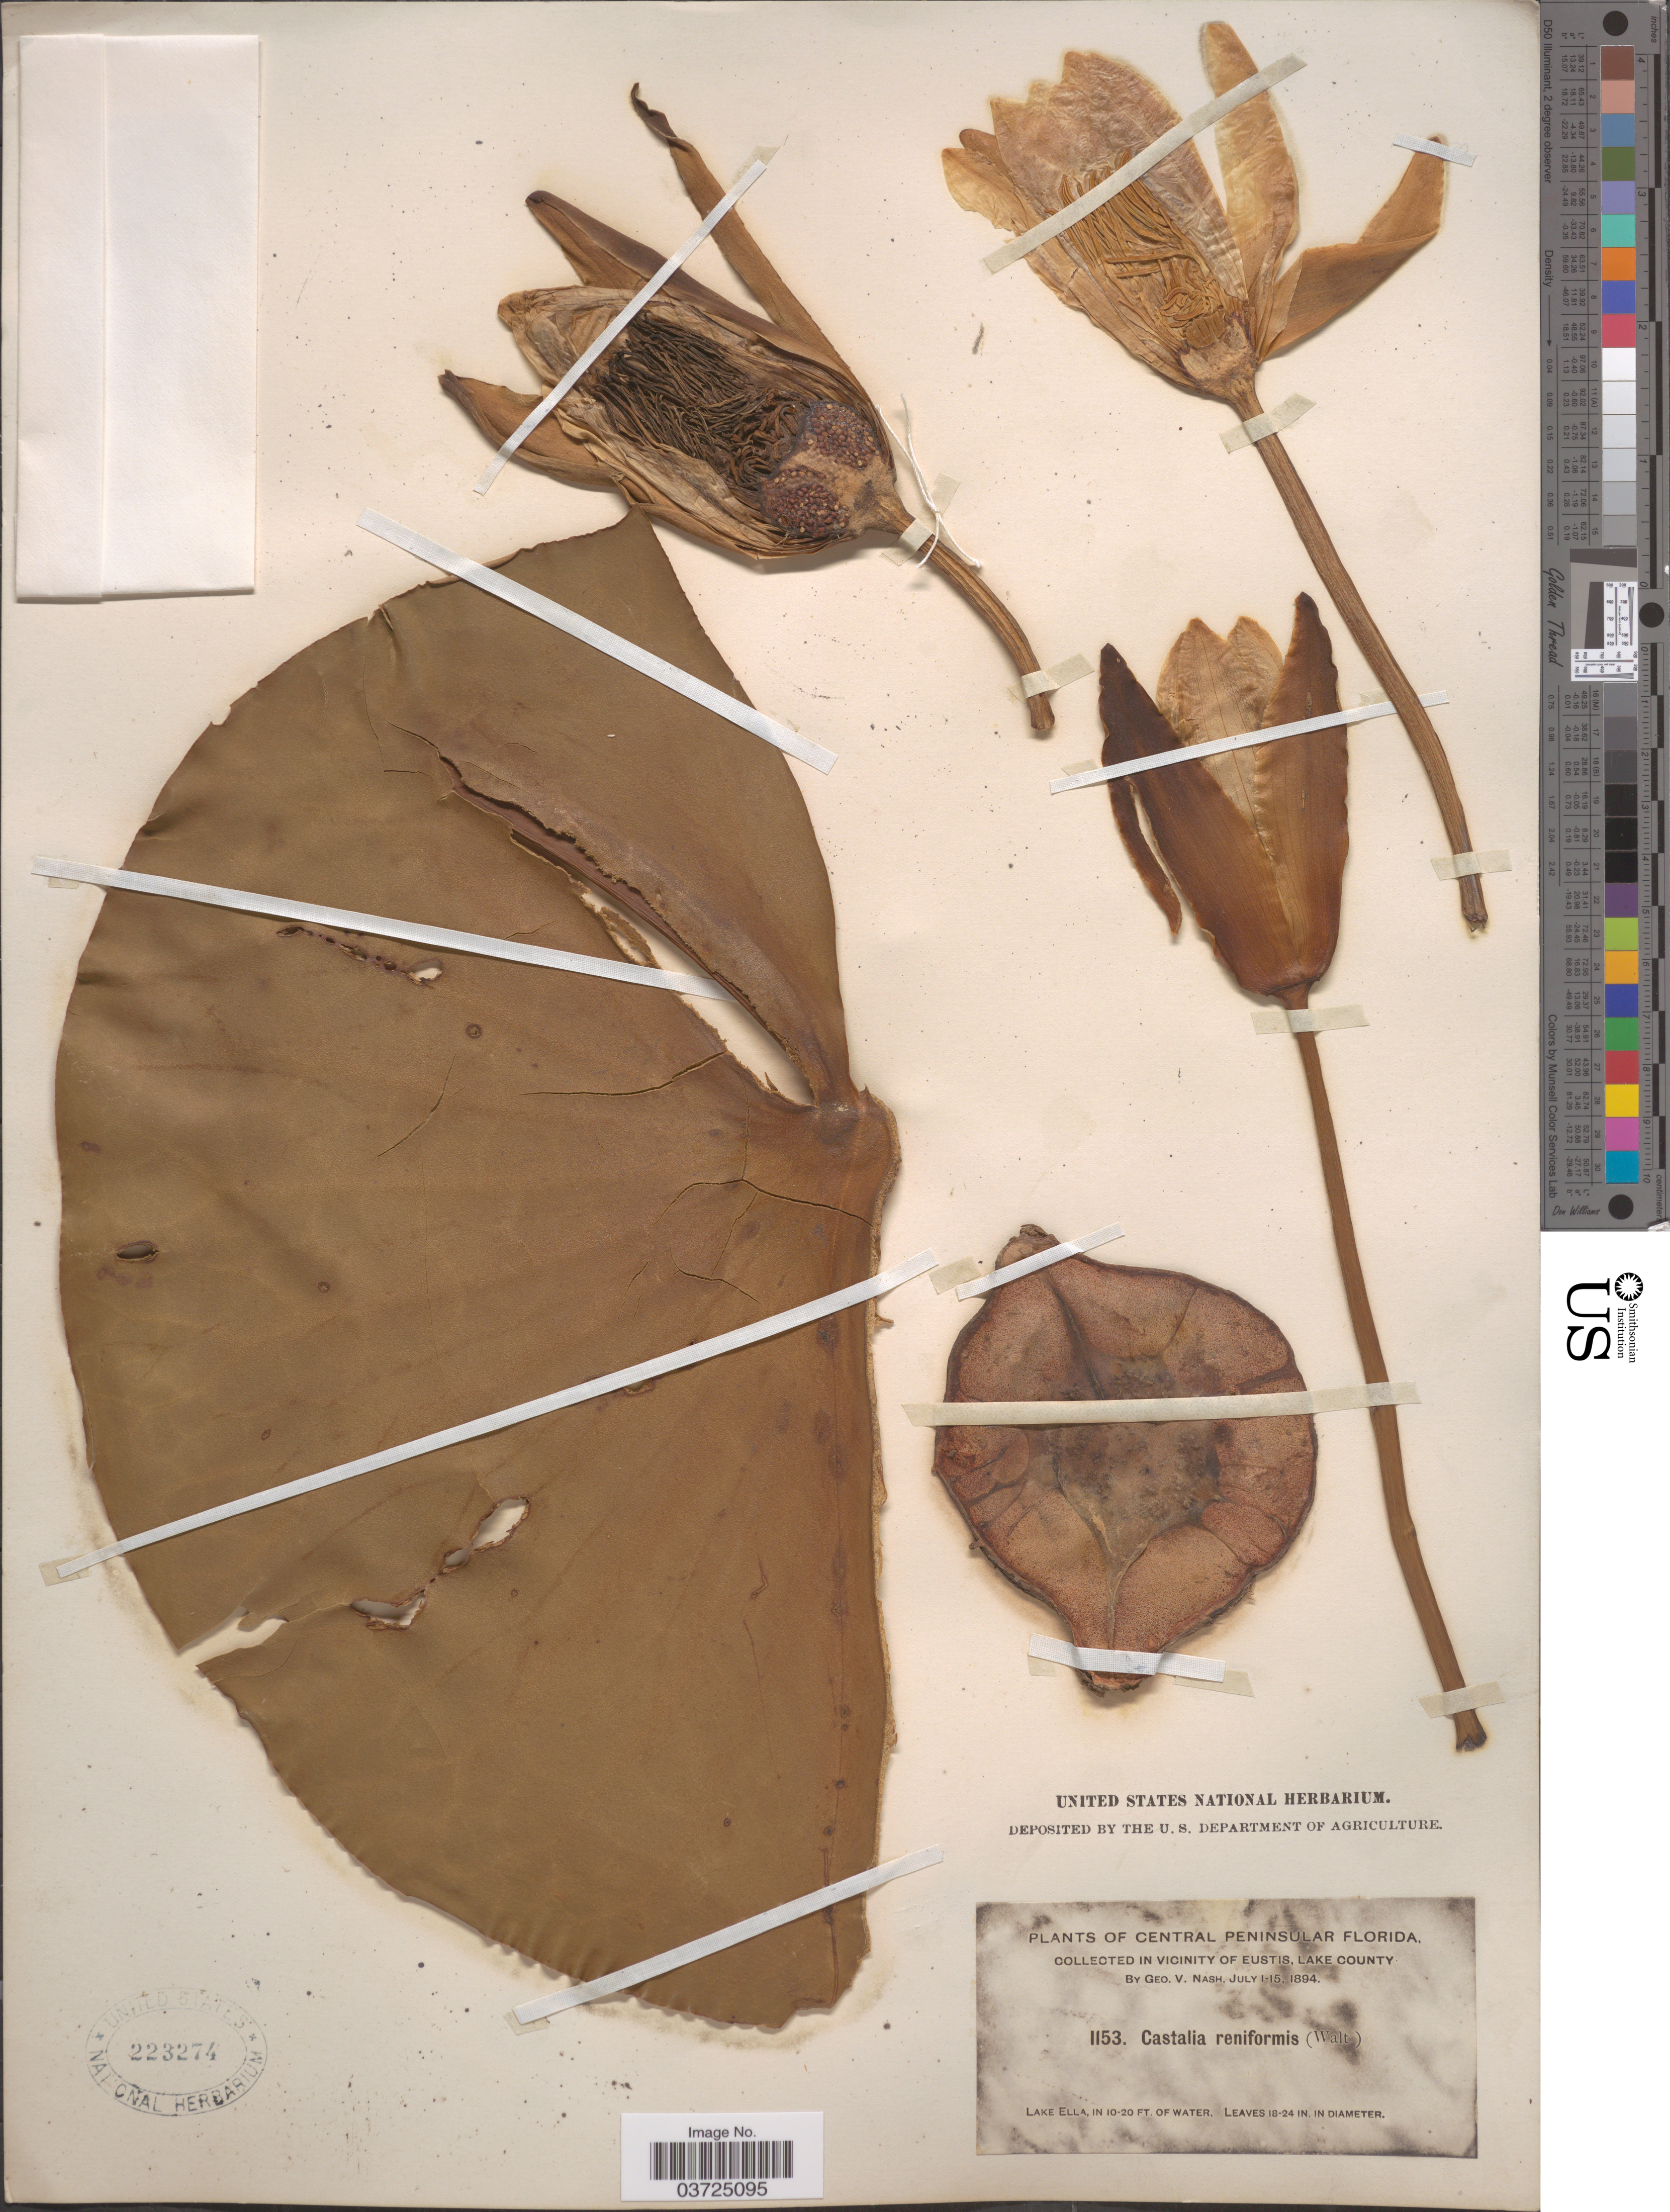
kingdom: Plantae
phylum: Tracheophyta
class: Magnoliopsida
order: Nymphaeales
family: Nymphaeaceae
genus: Nymphaea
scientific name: Nymphaea reniformis Walter, nom. rejic.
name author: Walter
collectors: G. V. Nash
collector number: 1153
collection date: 1894-07-01/1894-07-15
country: United States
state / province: Florida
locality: Central Peninsular Florida. In Vicinity of Eustis, Lake County. Lake Ella.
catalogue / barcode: US 223274